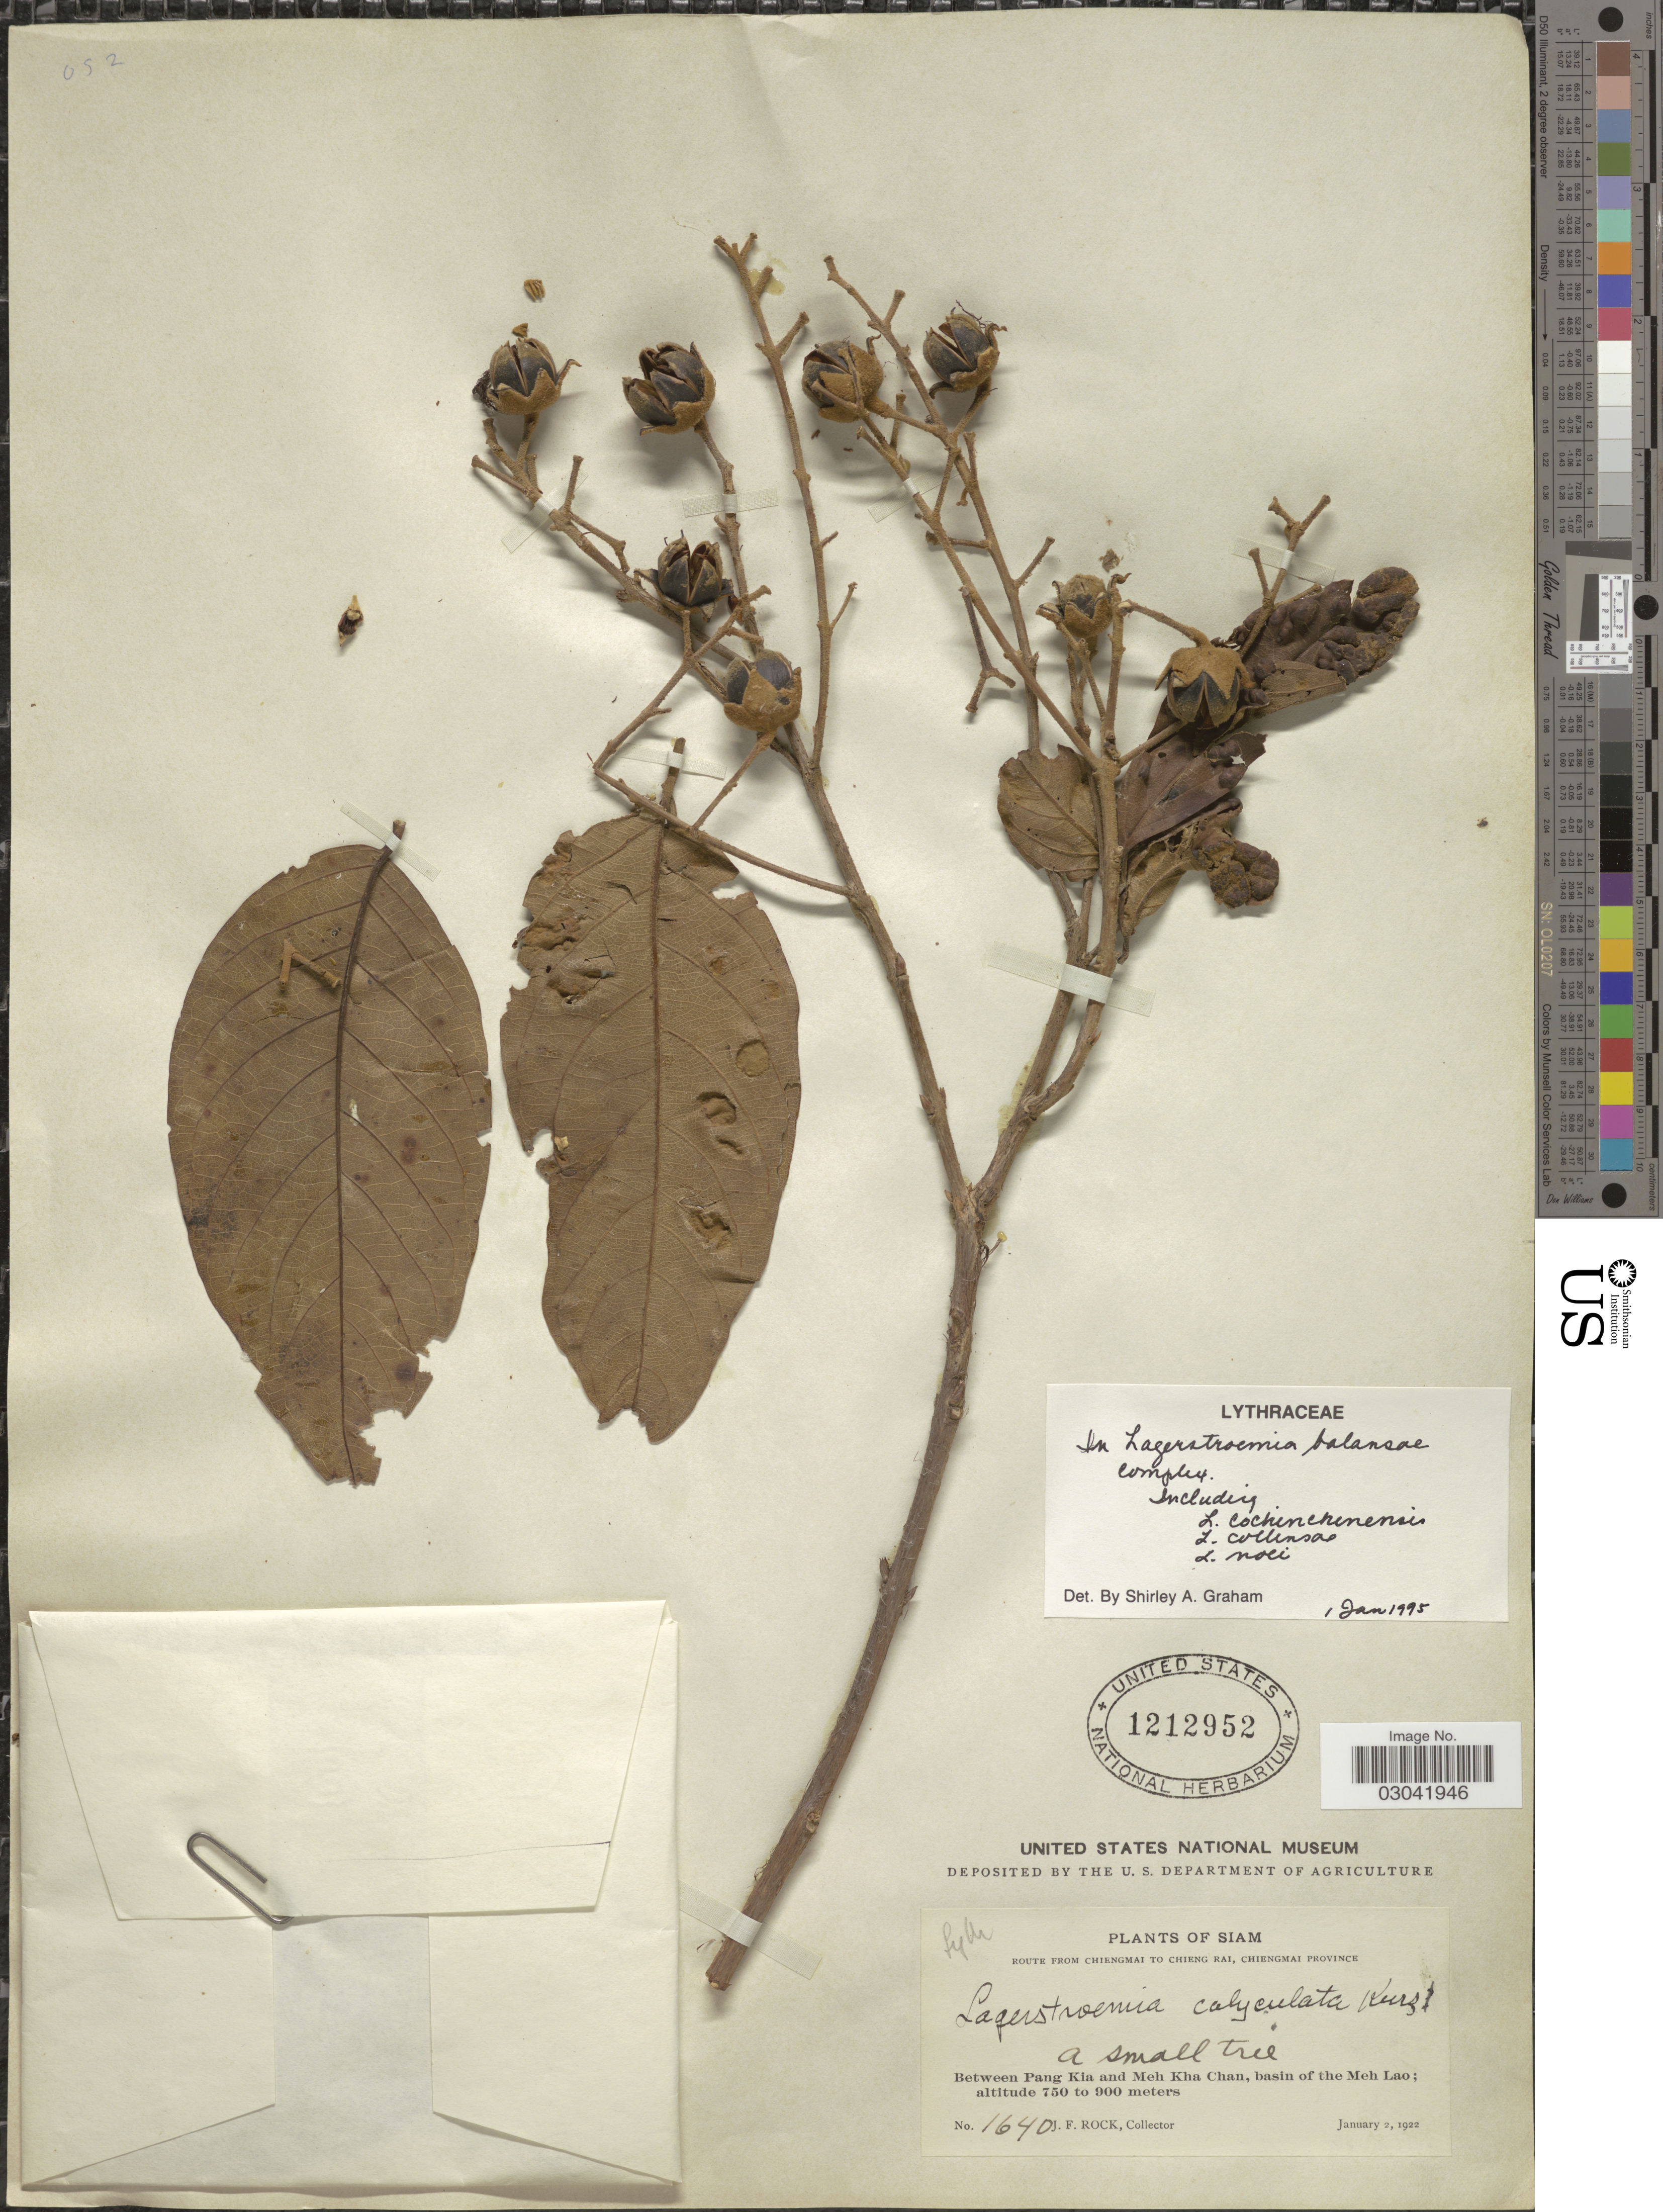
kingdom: Plantae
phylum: Tracheophyta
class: Magnoliopsida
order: Myrtales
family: Lythraceae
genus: Lagerstroemia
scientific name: Lagerstroemia balansae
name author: Koehne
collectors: J. Rock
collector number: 1640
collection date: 1922-01-02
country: Thailand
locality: Siam. Between Pang Kia and Meh Kha Chan, basin of the Meh Lao.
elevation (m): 750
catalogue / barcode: US 1212952